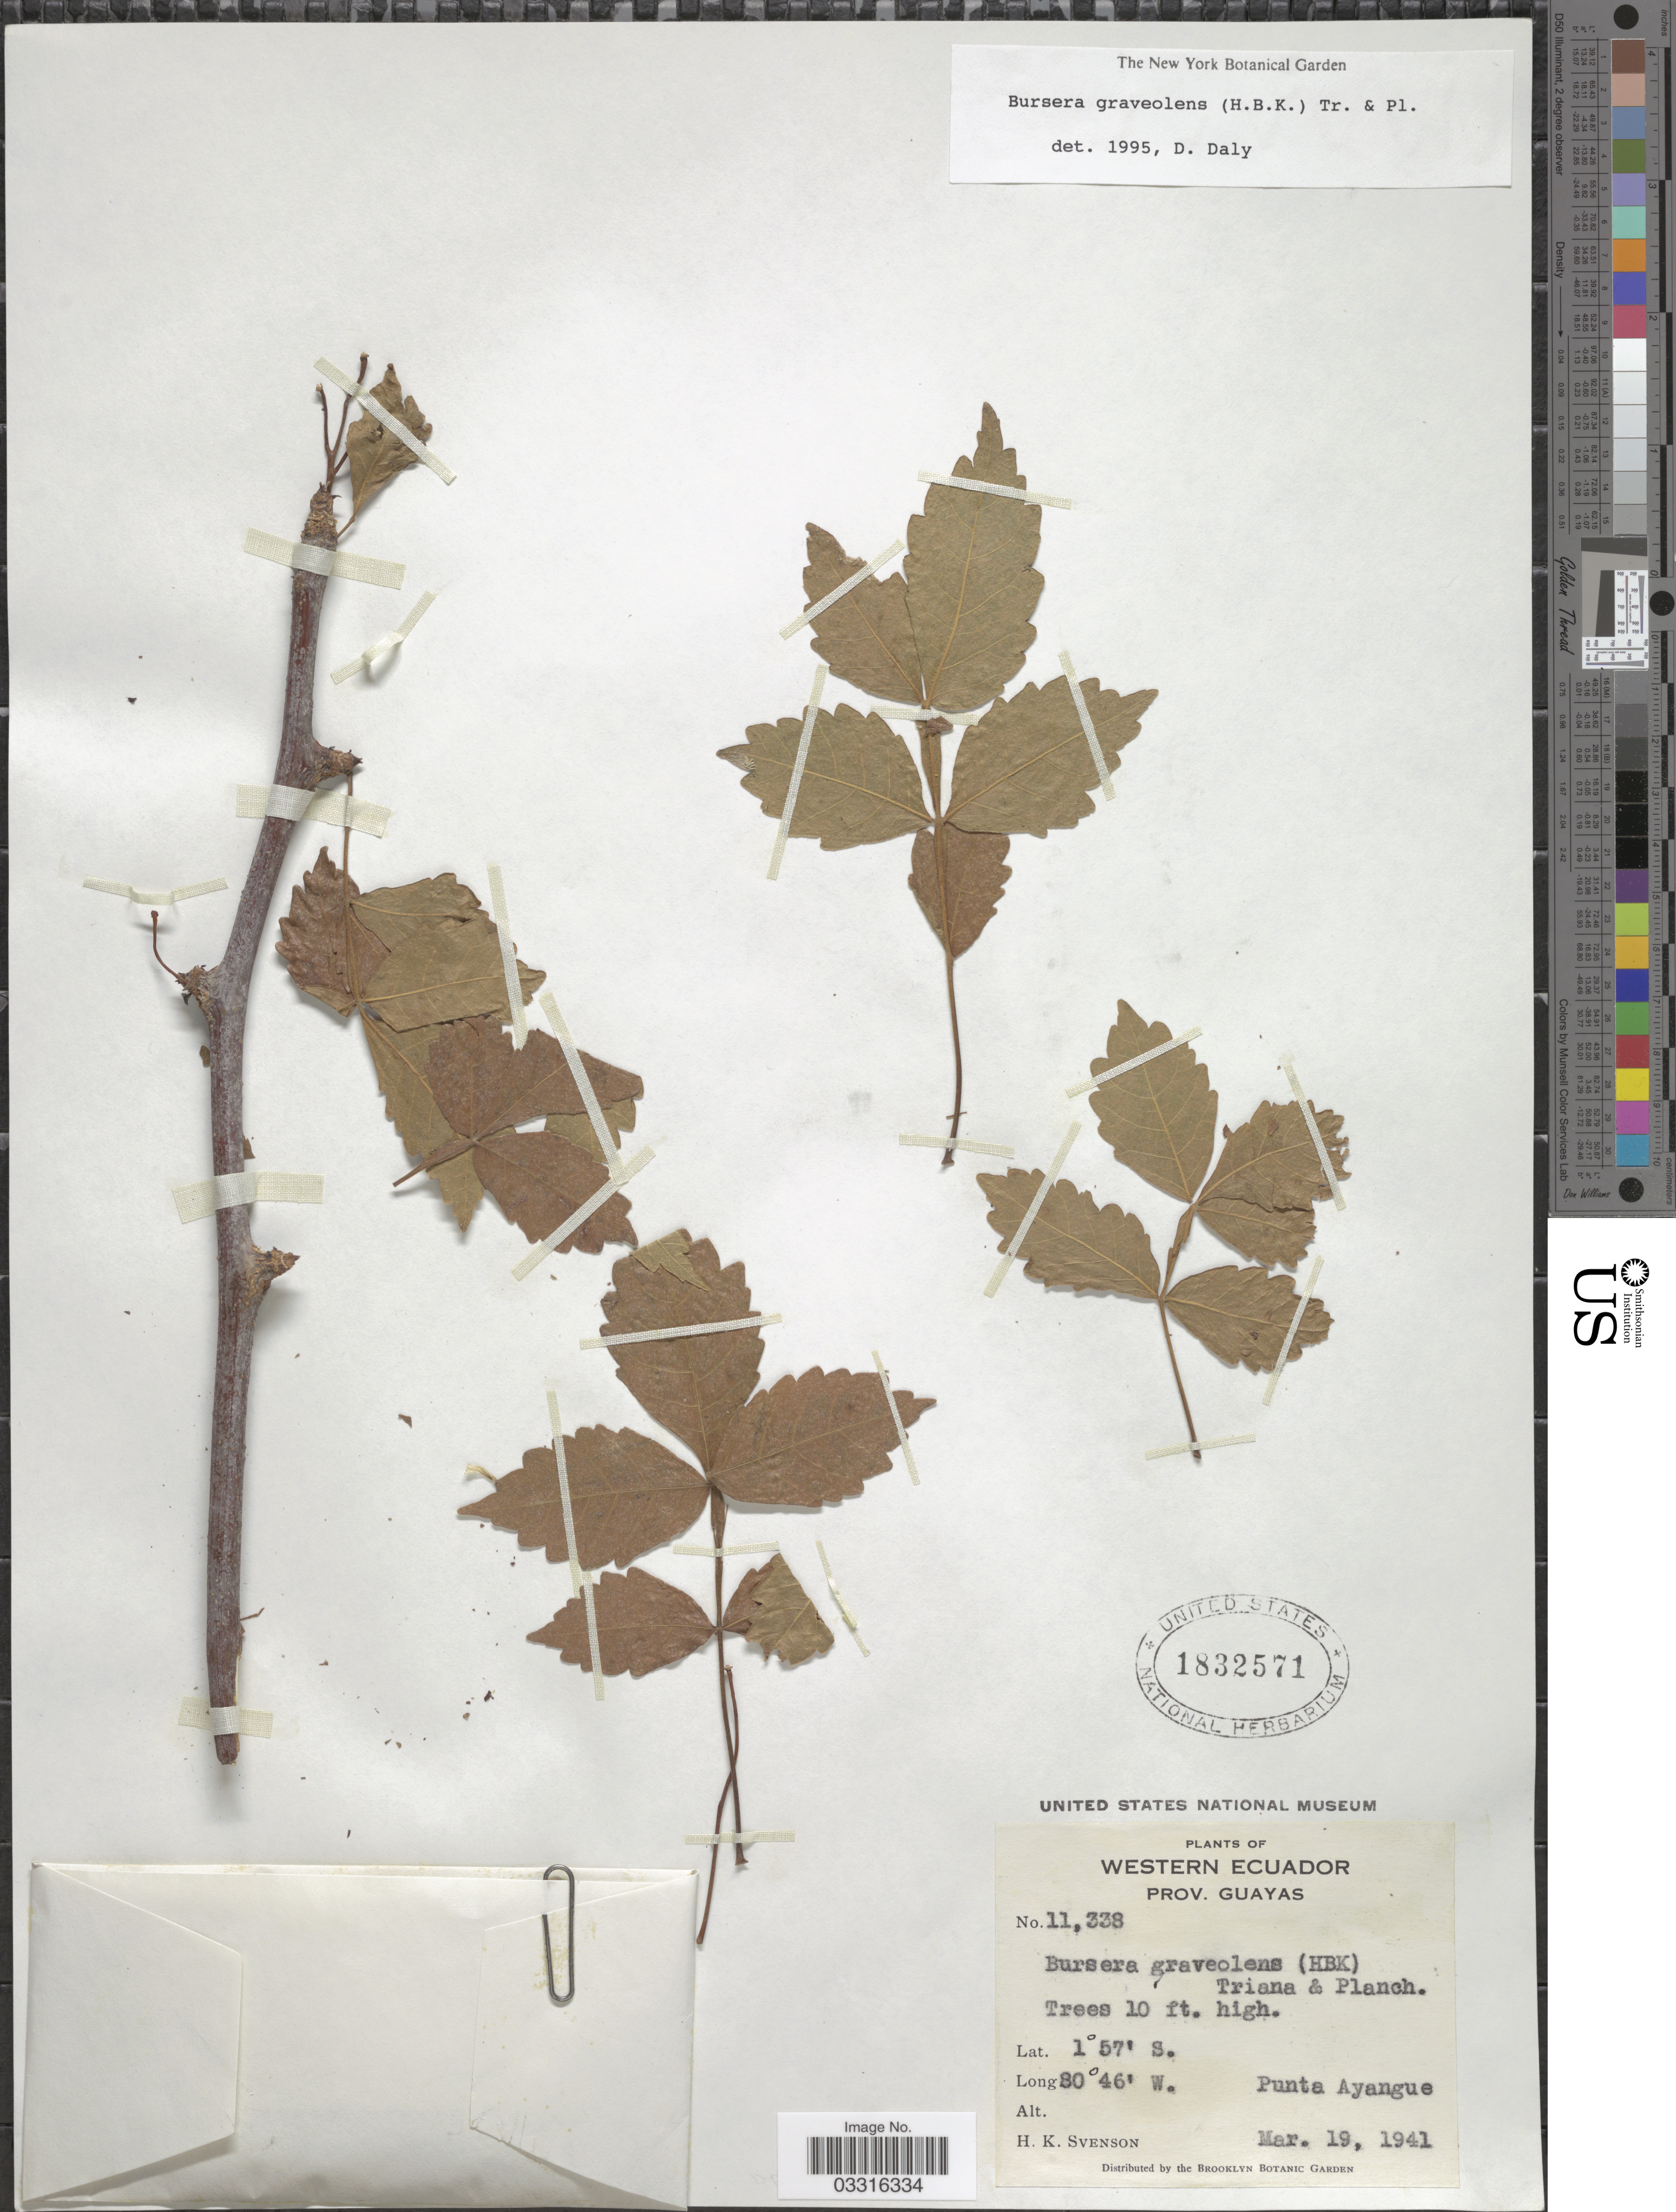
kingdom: Plantae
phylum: Tracheophyta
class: Magnoliopsida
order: Sapindales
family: Burseraceae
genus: Bursera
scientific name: Bursera graveolens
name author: (Kunth) Triana & Planch.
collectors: H. K. Svenson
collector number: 11338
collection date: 1941-03-19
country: Ecuador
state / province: Guayas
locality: Punta Ayangue.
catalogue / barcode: US 1832571